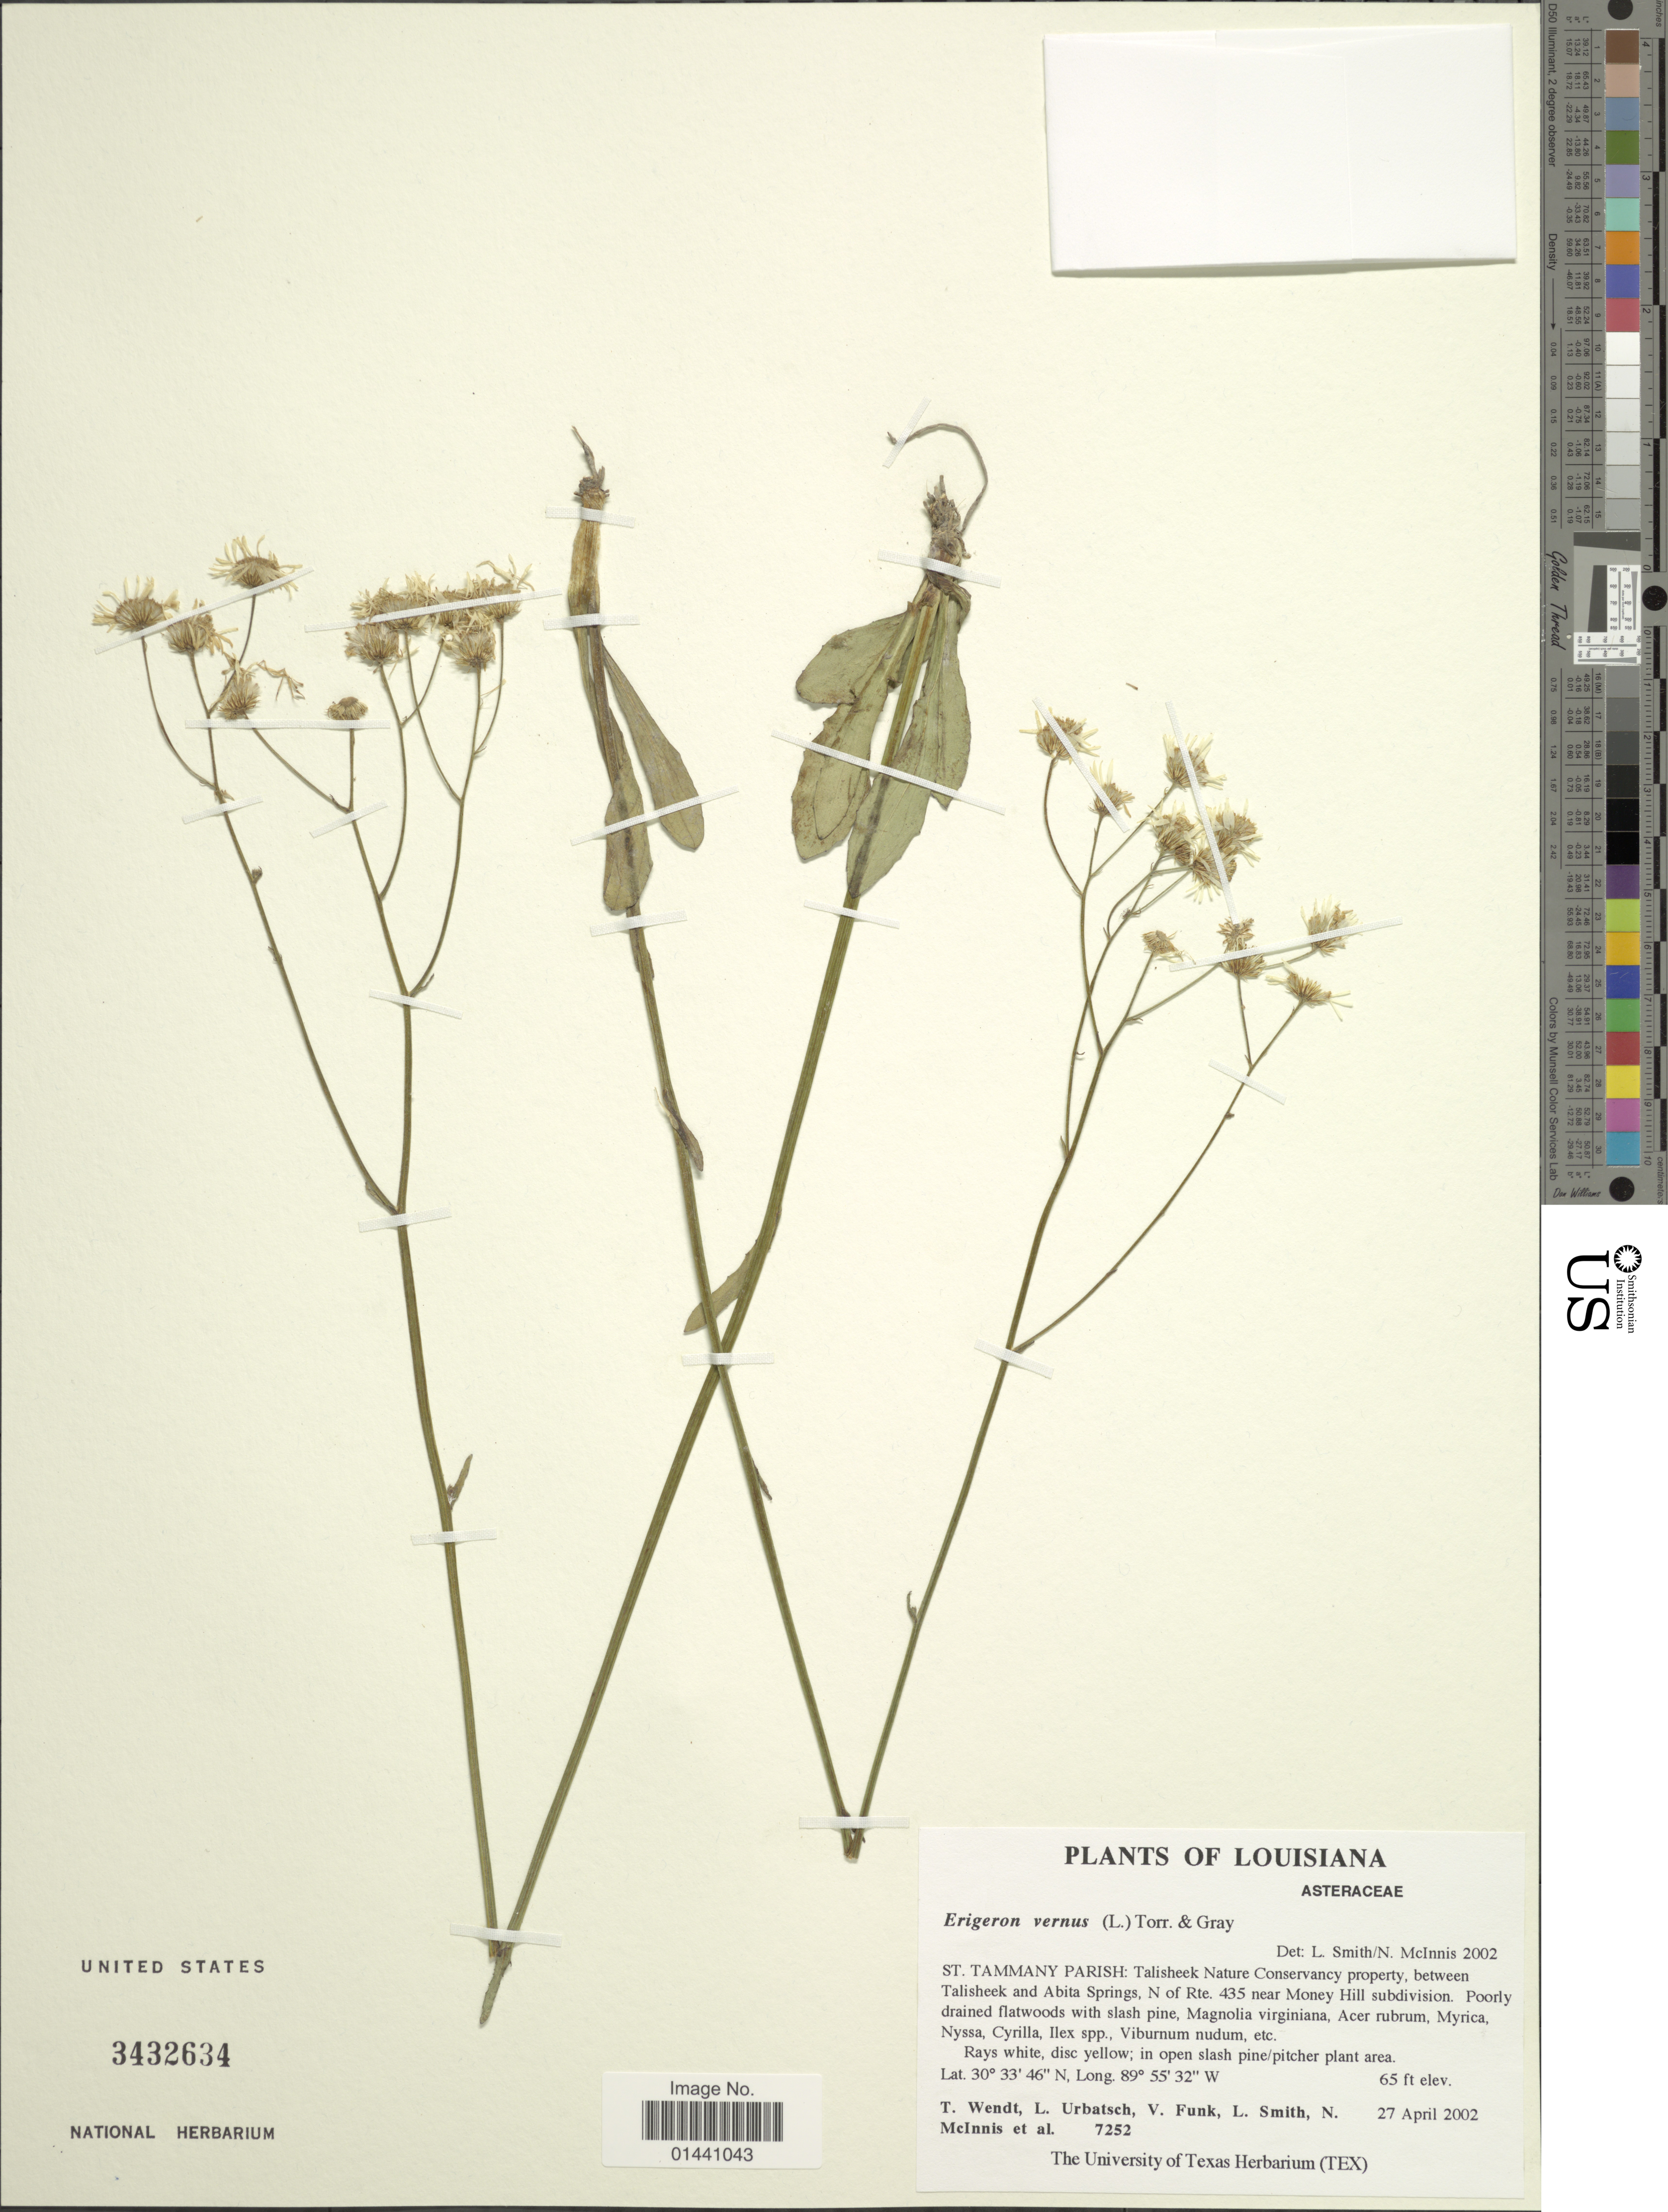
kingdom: Plantae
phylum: Tracheophyta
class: Magnoliopsida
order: Asterales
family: Asteraceae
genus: Erigeron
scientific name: Erigeron vernus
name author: (L.) Torr. & A. Gray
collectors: T. L. Wendt, L. E. Urbatsch, V. Funk, L. Smith & N. McInnis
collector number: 7252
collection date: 2002-04-27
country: United States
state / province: Louisiana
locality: St. Tammany Parish: Talisheek Nature Conservancy property, between Talisheek and Abita Springs, N of Rte. 435 near Money Hill subdivision, poorly drained fatwoods, in open slash pine/ pitcher plant area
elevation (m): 20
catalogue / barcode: US 3432634